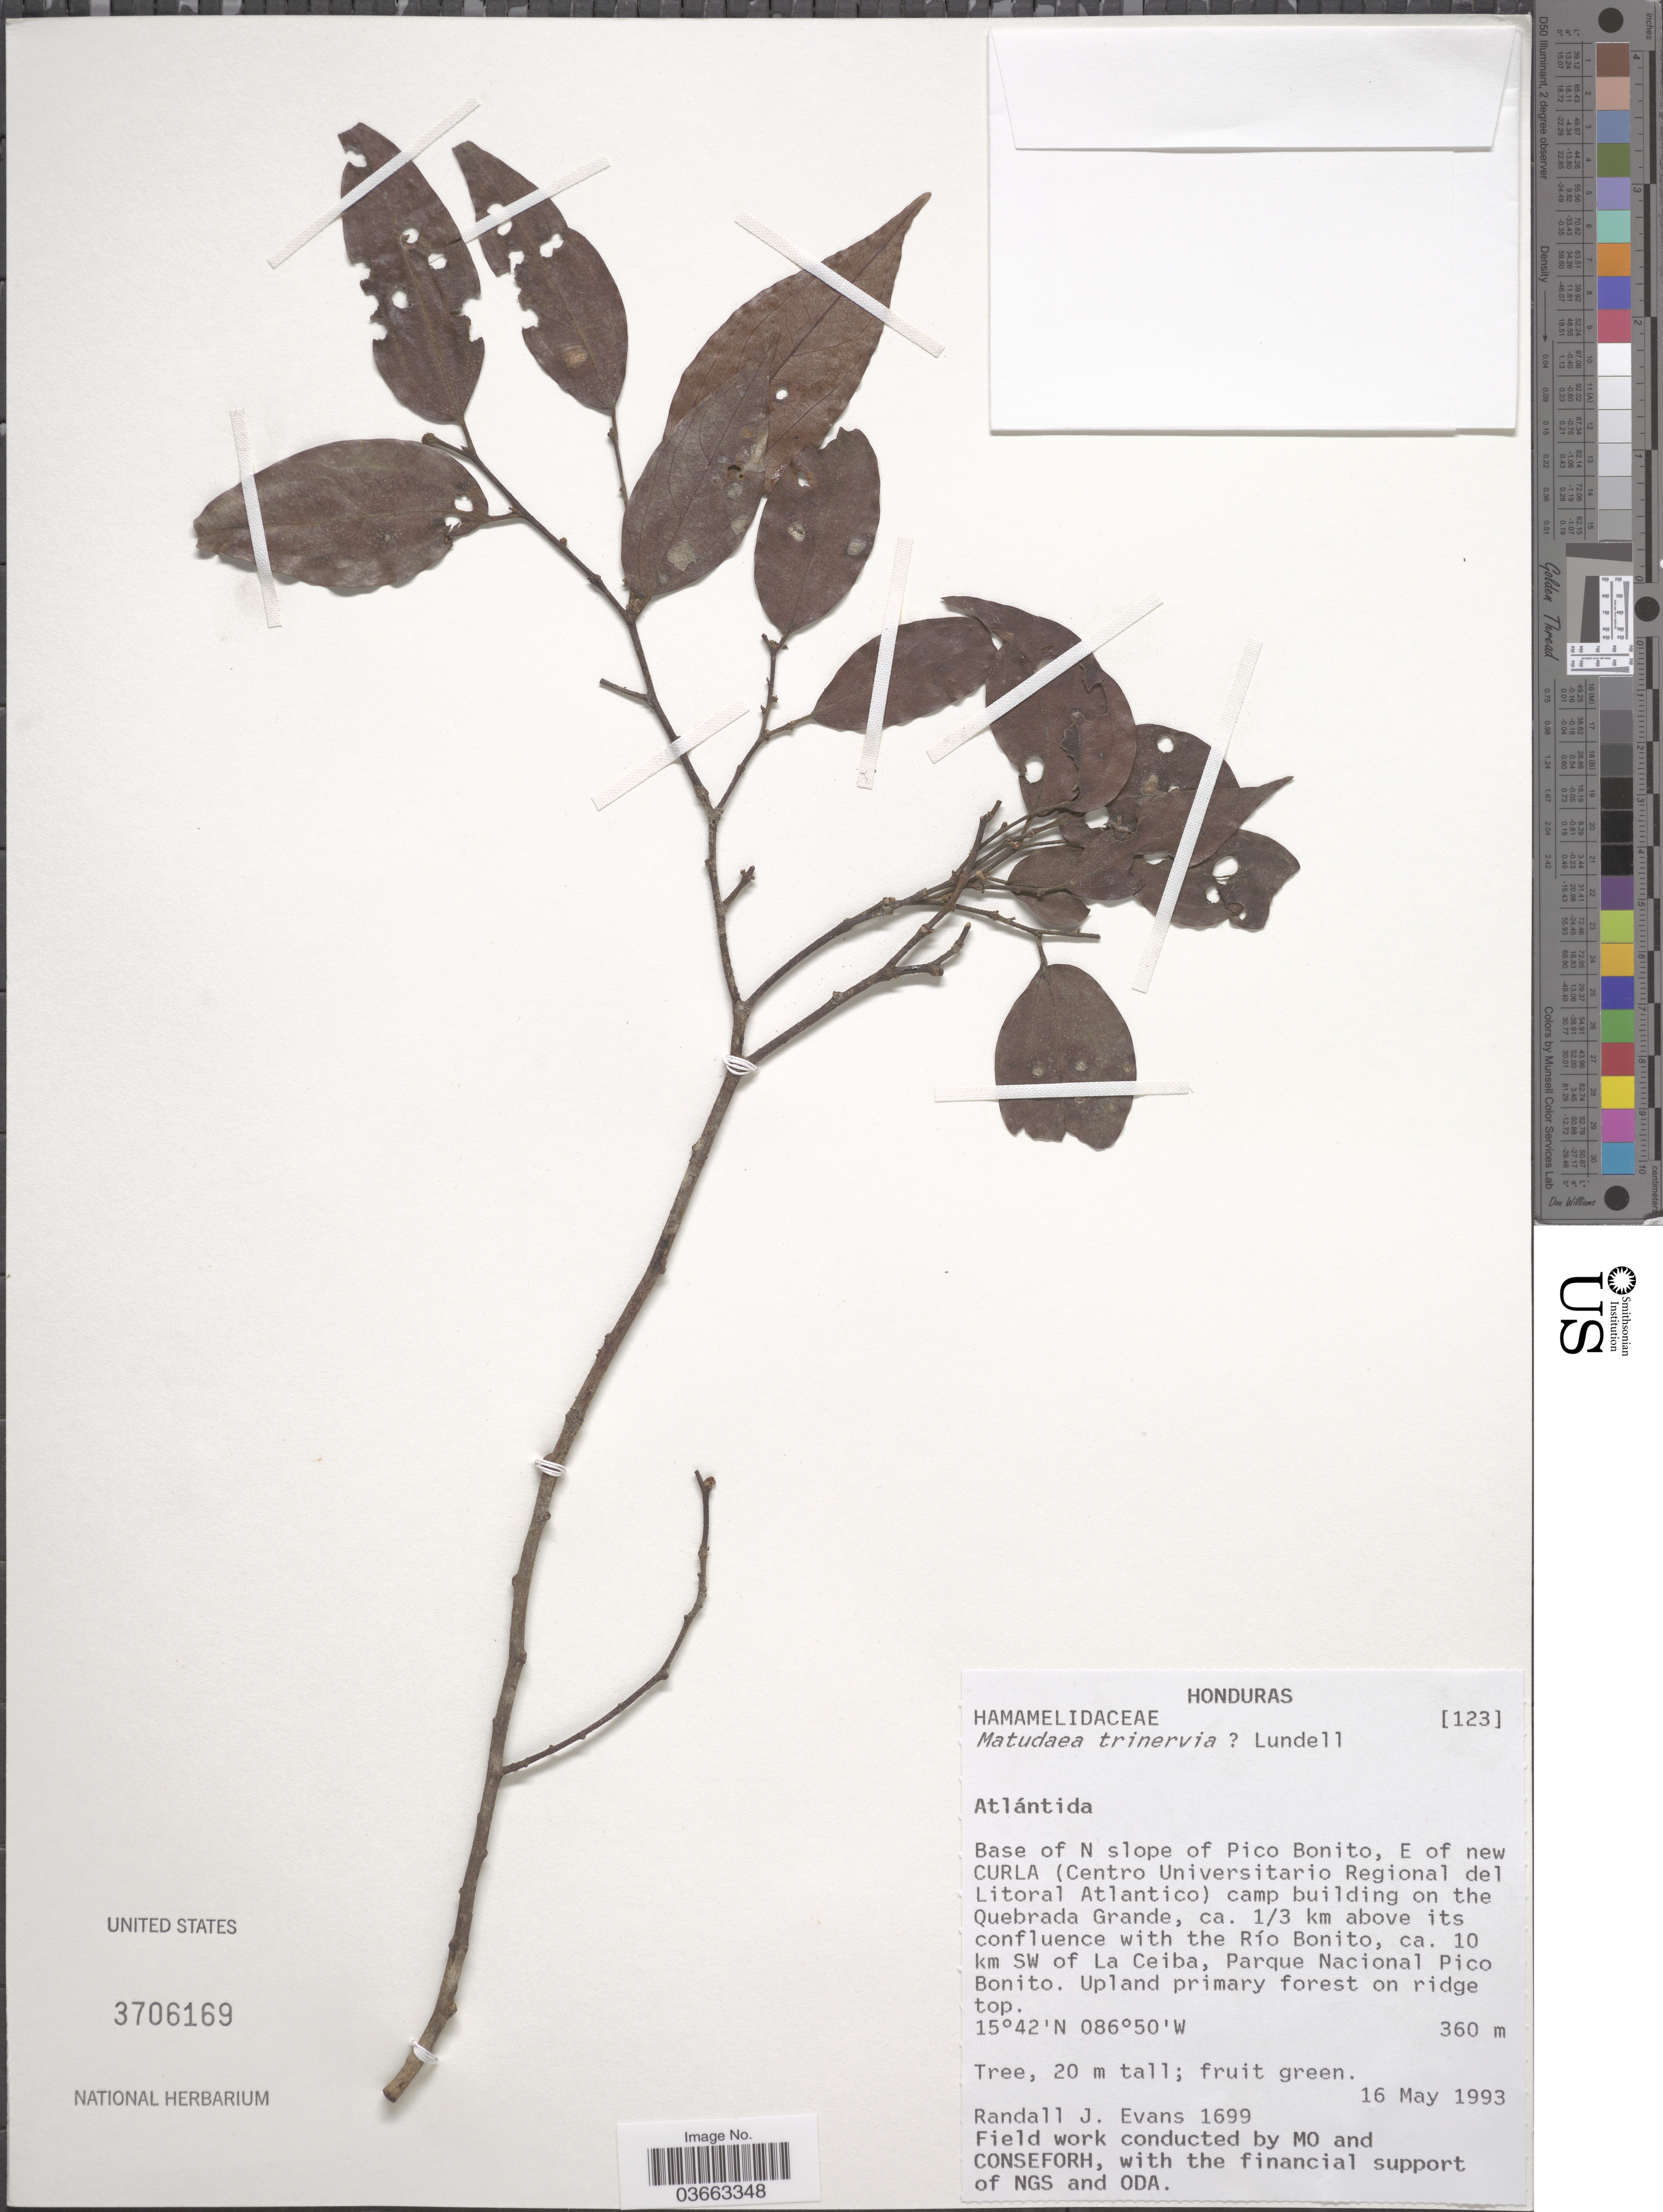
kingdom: Plantae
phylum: Tracheophyta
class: Magnoliopsida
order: Saxifragales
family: Hamamelidaceae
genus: Matudaea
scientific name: Matudaea trinervia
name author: Lundell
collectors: R. J. Evans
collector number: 1699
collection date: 1993-05-16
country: Honduras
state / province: Atlantida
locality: Base of N slope of Pico Bonito, E of new Curla (Centro Universitario Regional del Litoral Atlantico) camp building on the Quebrada Grande, ca. 1/3 km above its confluence with the Río Bonito, ca. 10 km SW of La Ceiba, Parque Nacional Pico Bonito.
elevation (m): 360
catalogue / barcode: US 3706169